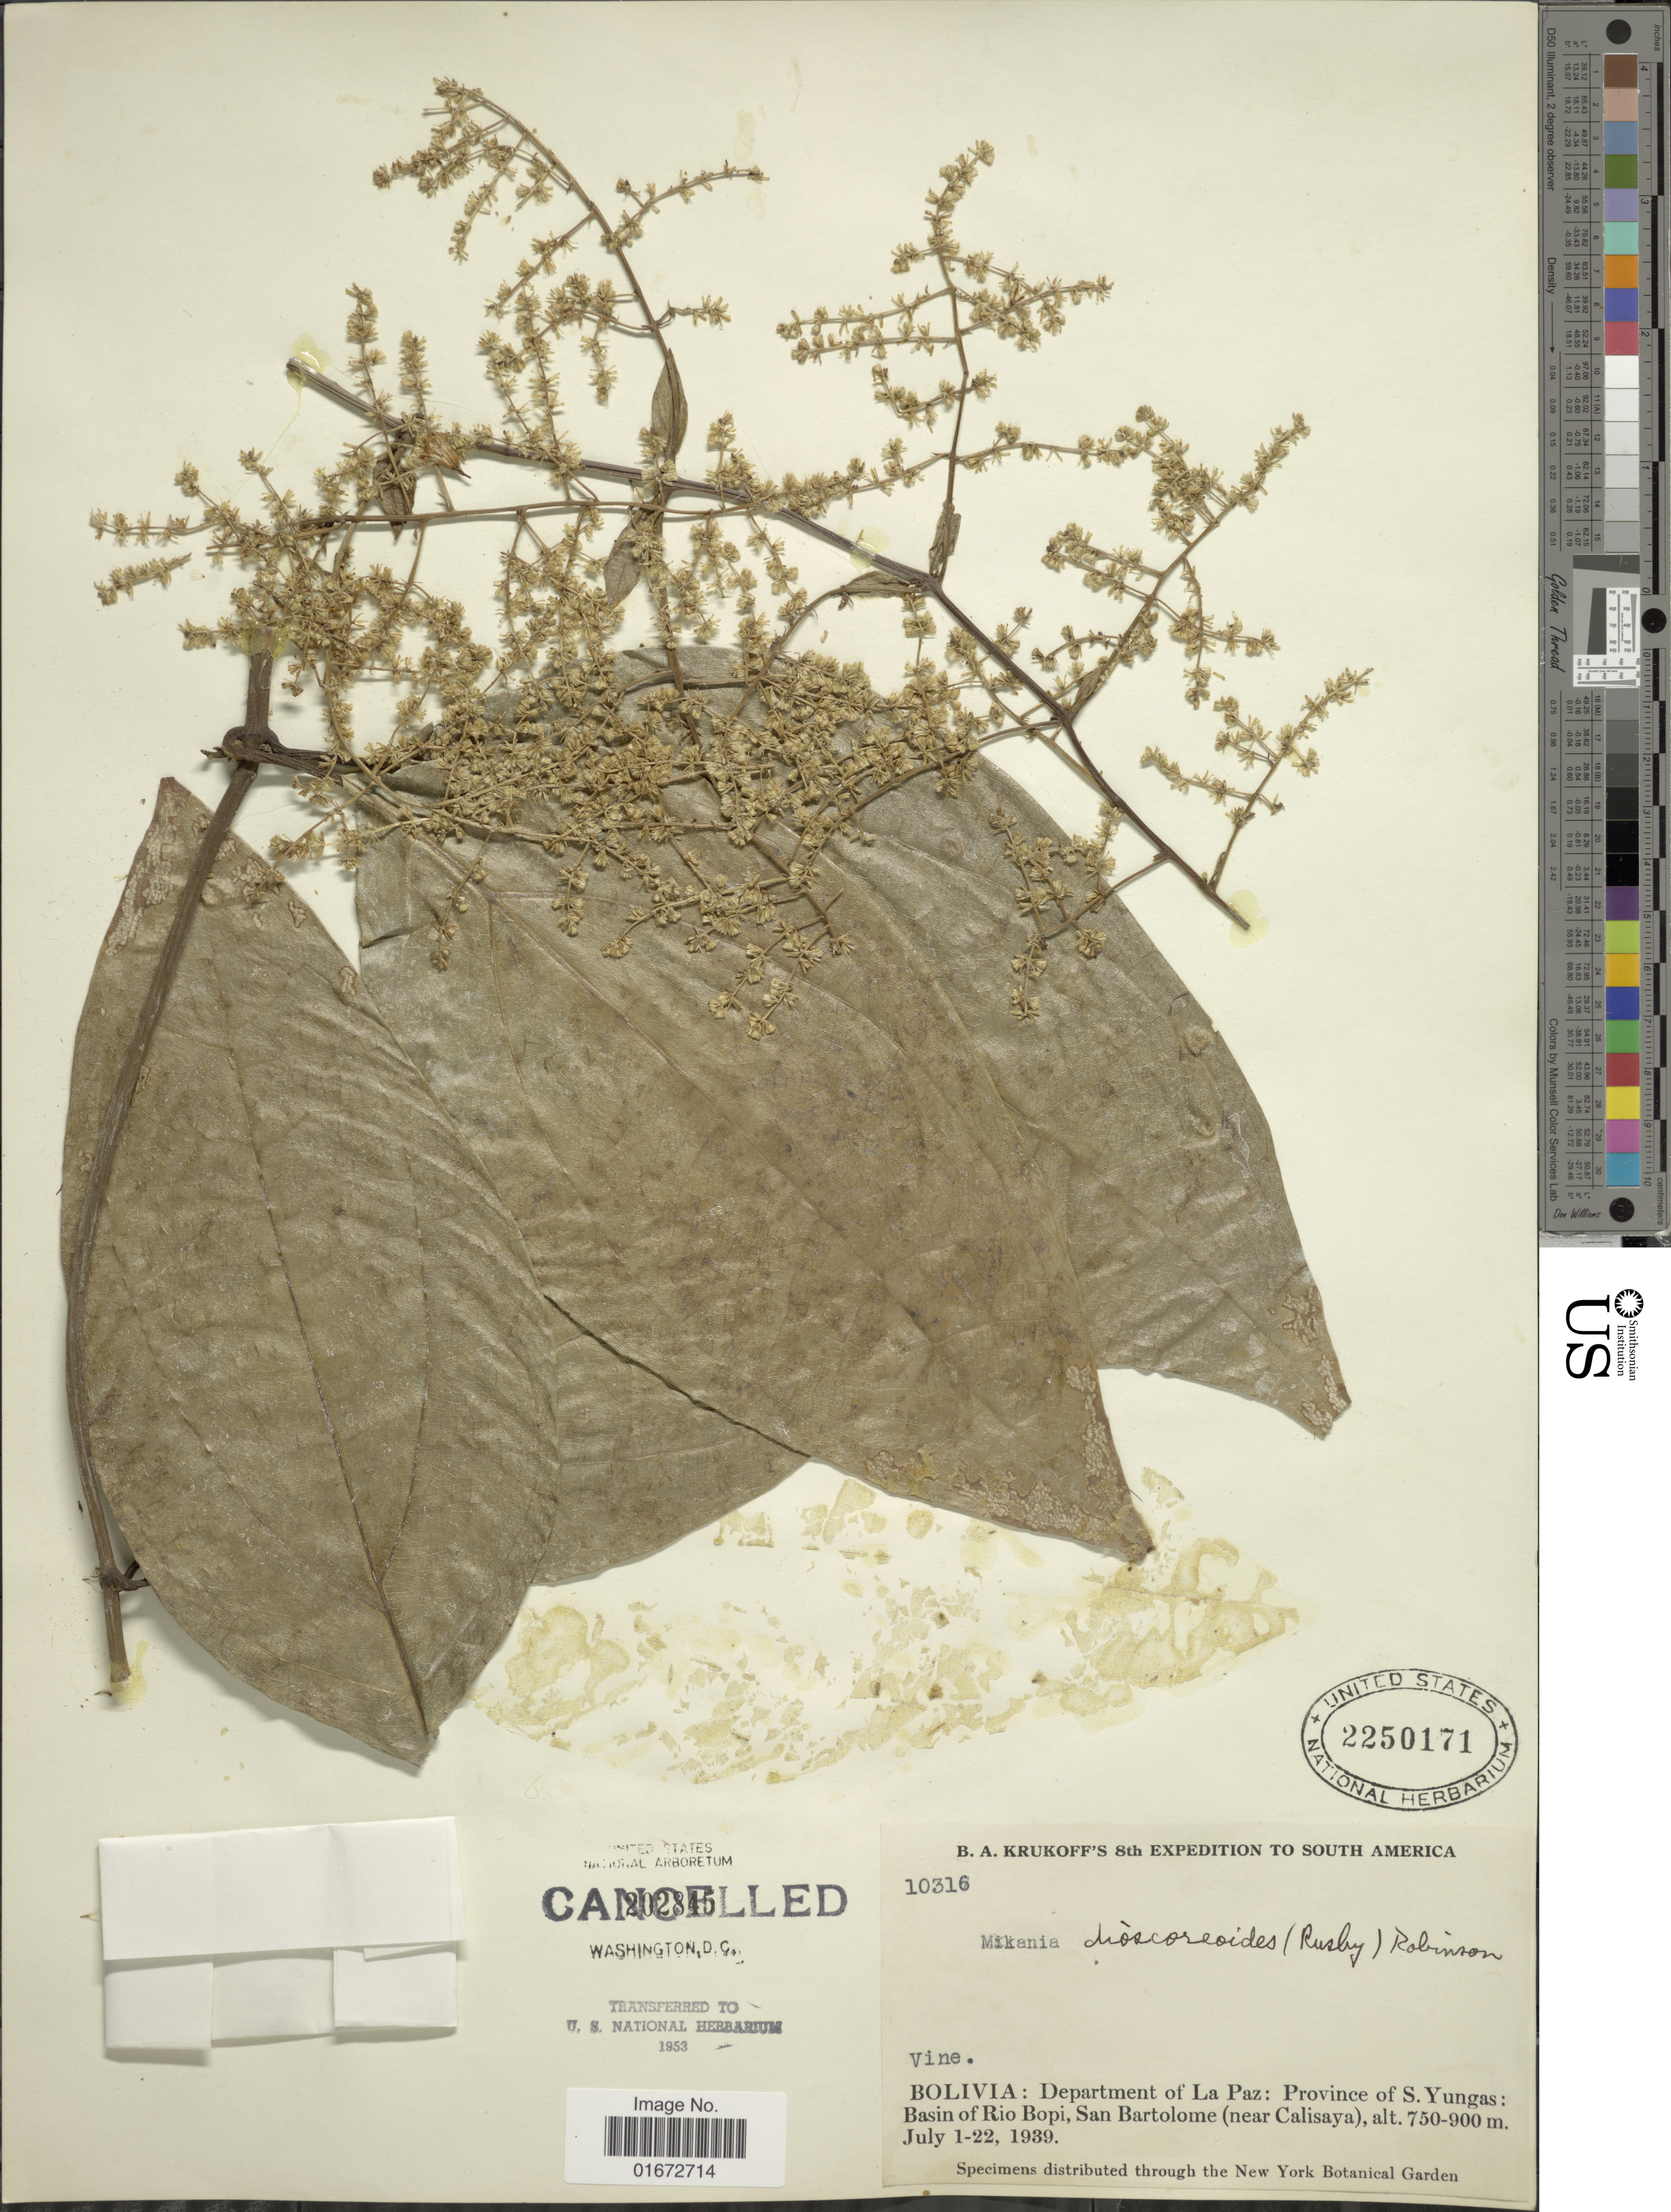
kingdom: Plantae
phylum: Tracheophyta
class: Magnoliopsida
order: Asterales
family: Asteraceae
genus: Mikania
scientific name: Mikania dioscoreoides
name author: (Rusby) B.L. Rob.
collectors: B. A. Krukoff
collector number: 10316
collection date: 1939-07-01/1939-07-22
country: Bolivia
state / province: La Paz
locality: Bolivia: Department of La Paz: Province of S. Yungas: Basin of Rio Bopi, San Bartolome (near Calisaya)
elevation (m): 750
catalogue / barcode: US 2250171